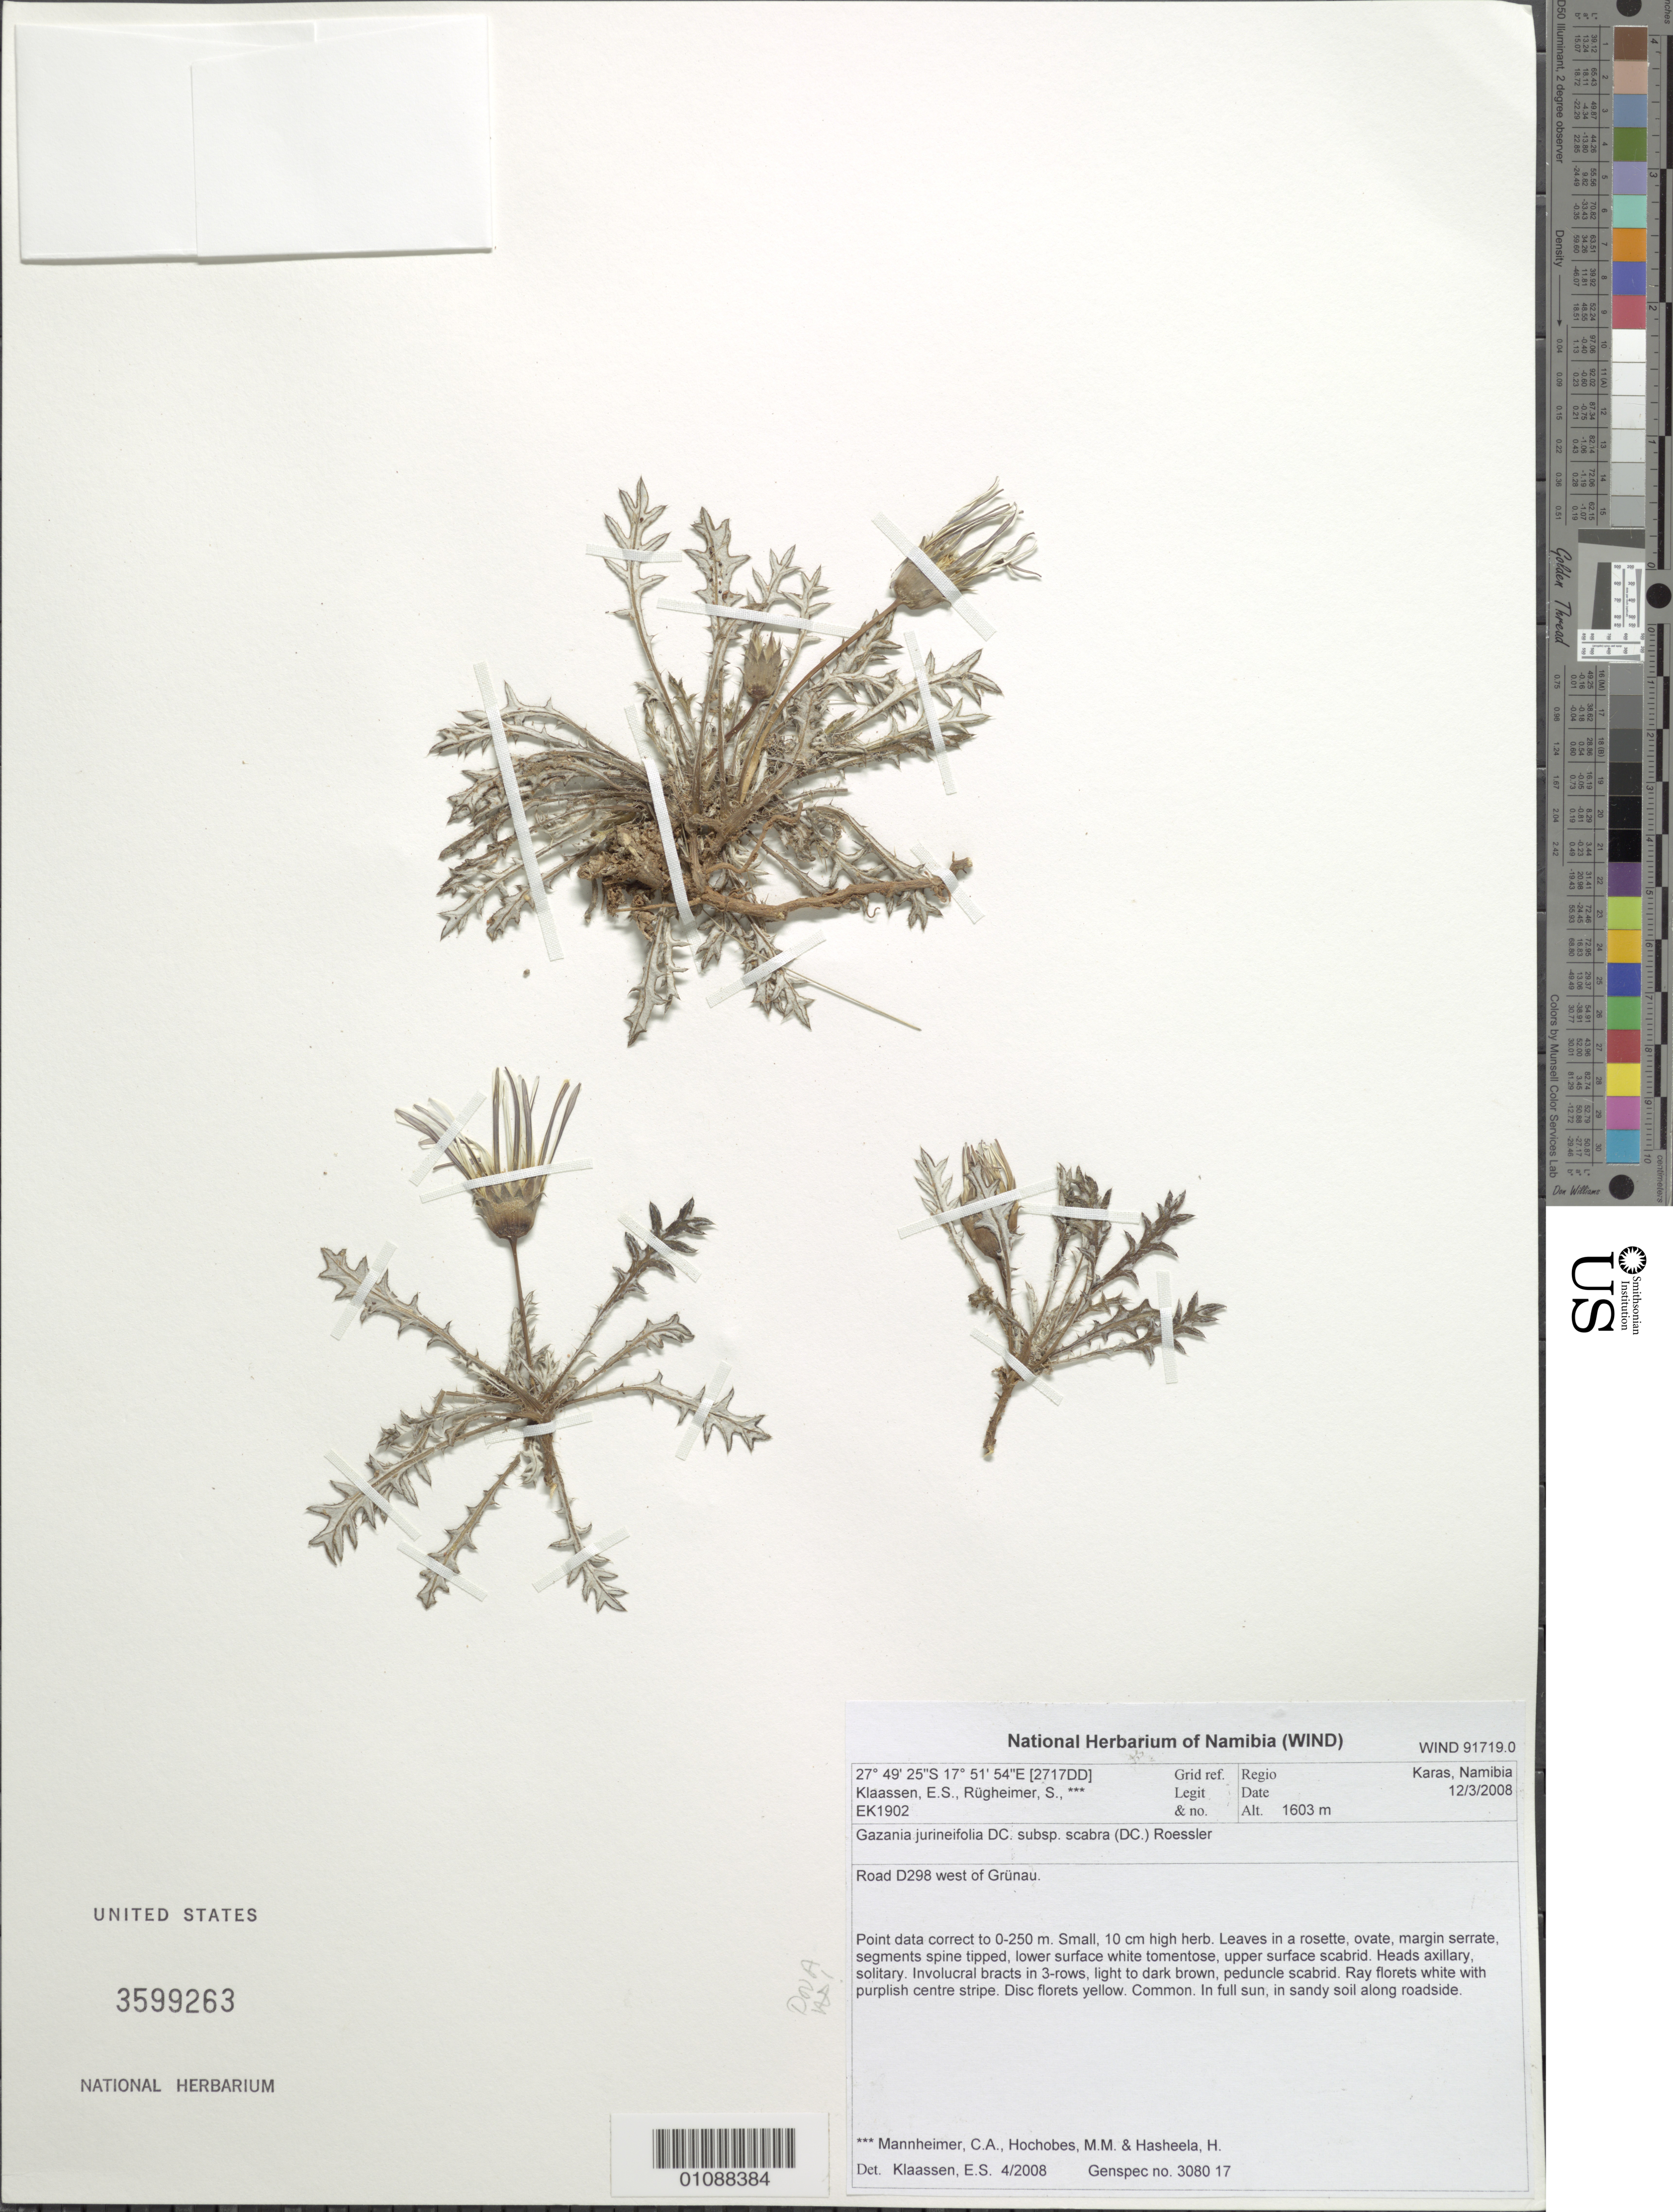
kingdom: Plantae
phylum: Tracheophyta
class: Magnoliopsida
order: Asterales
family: Asteraceae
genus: Gazania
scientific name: Gazania jurineifolia subsp. scabra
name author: (DC.) Roessler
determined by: Klaassen, E. S.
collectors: E. S. Klaassen, S. Rugheimer, C. A. Mannheimer, M. Hochobes & H. Hasheela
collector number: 1902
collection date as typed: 12 March 2008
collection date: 2008-03-12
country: Namibia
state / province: Karas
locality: Road D298 west of Grünau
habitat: In full sun, in sandy soil along roadside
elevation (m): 1603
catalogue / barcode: US 3599263